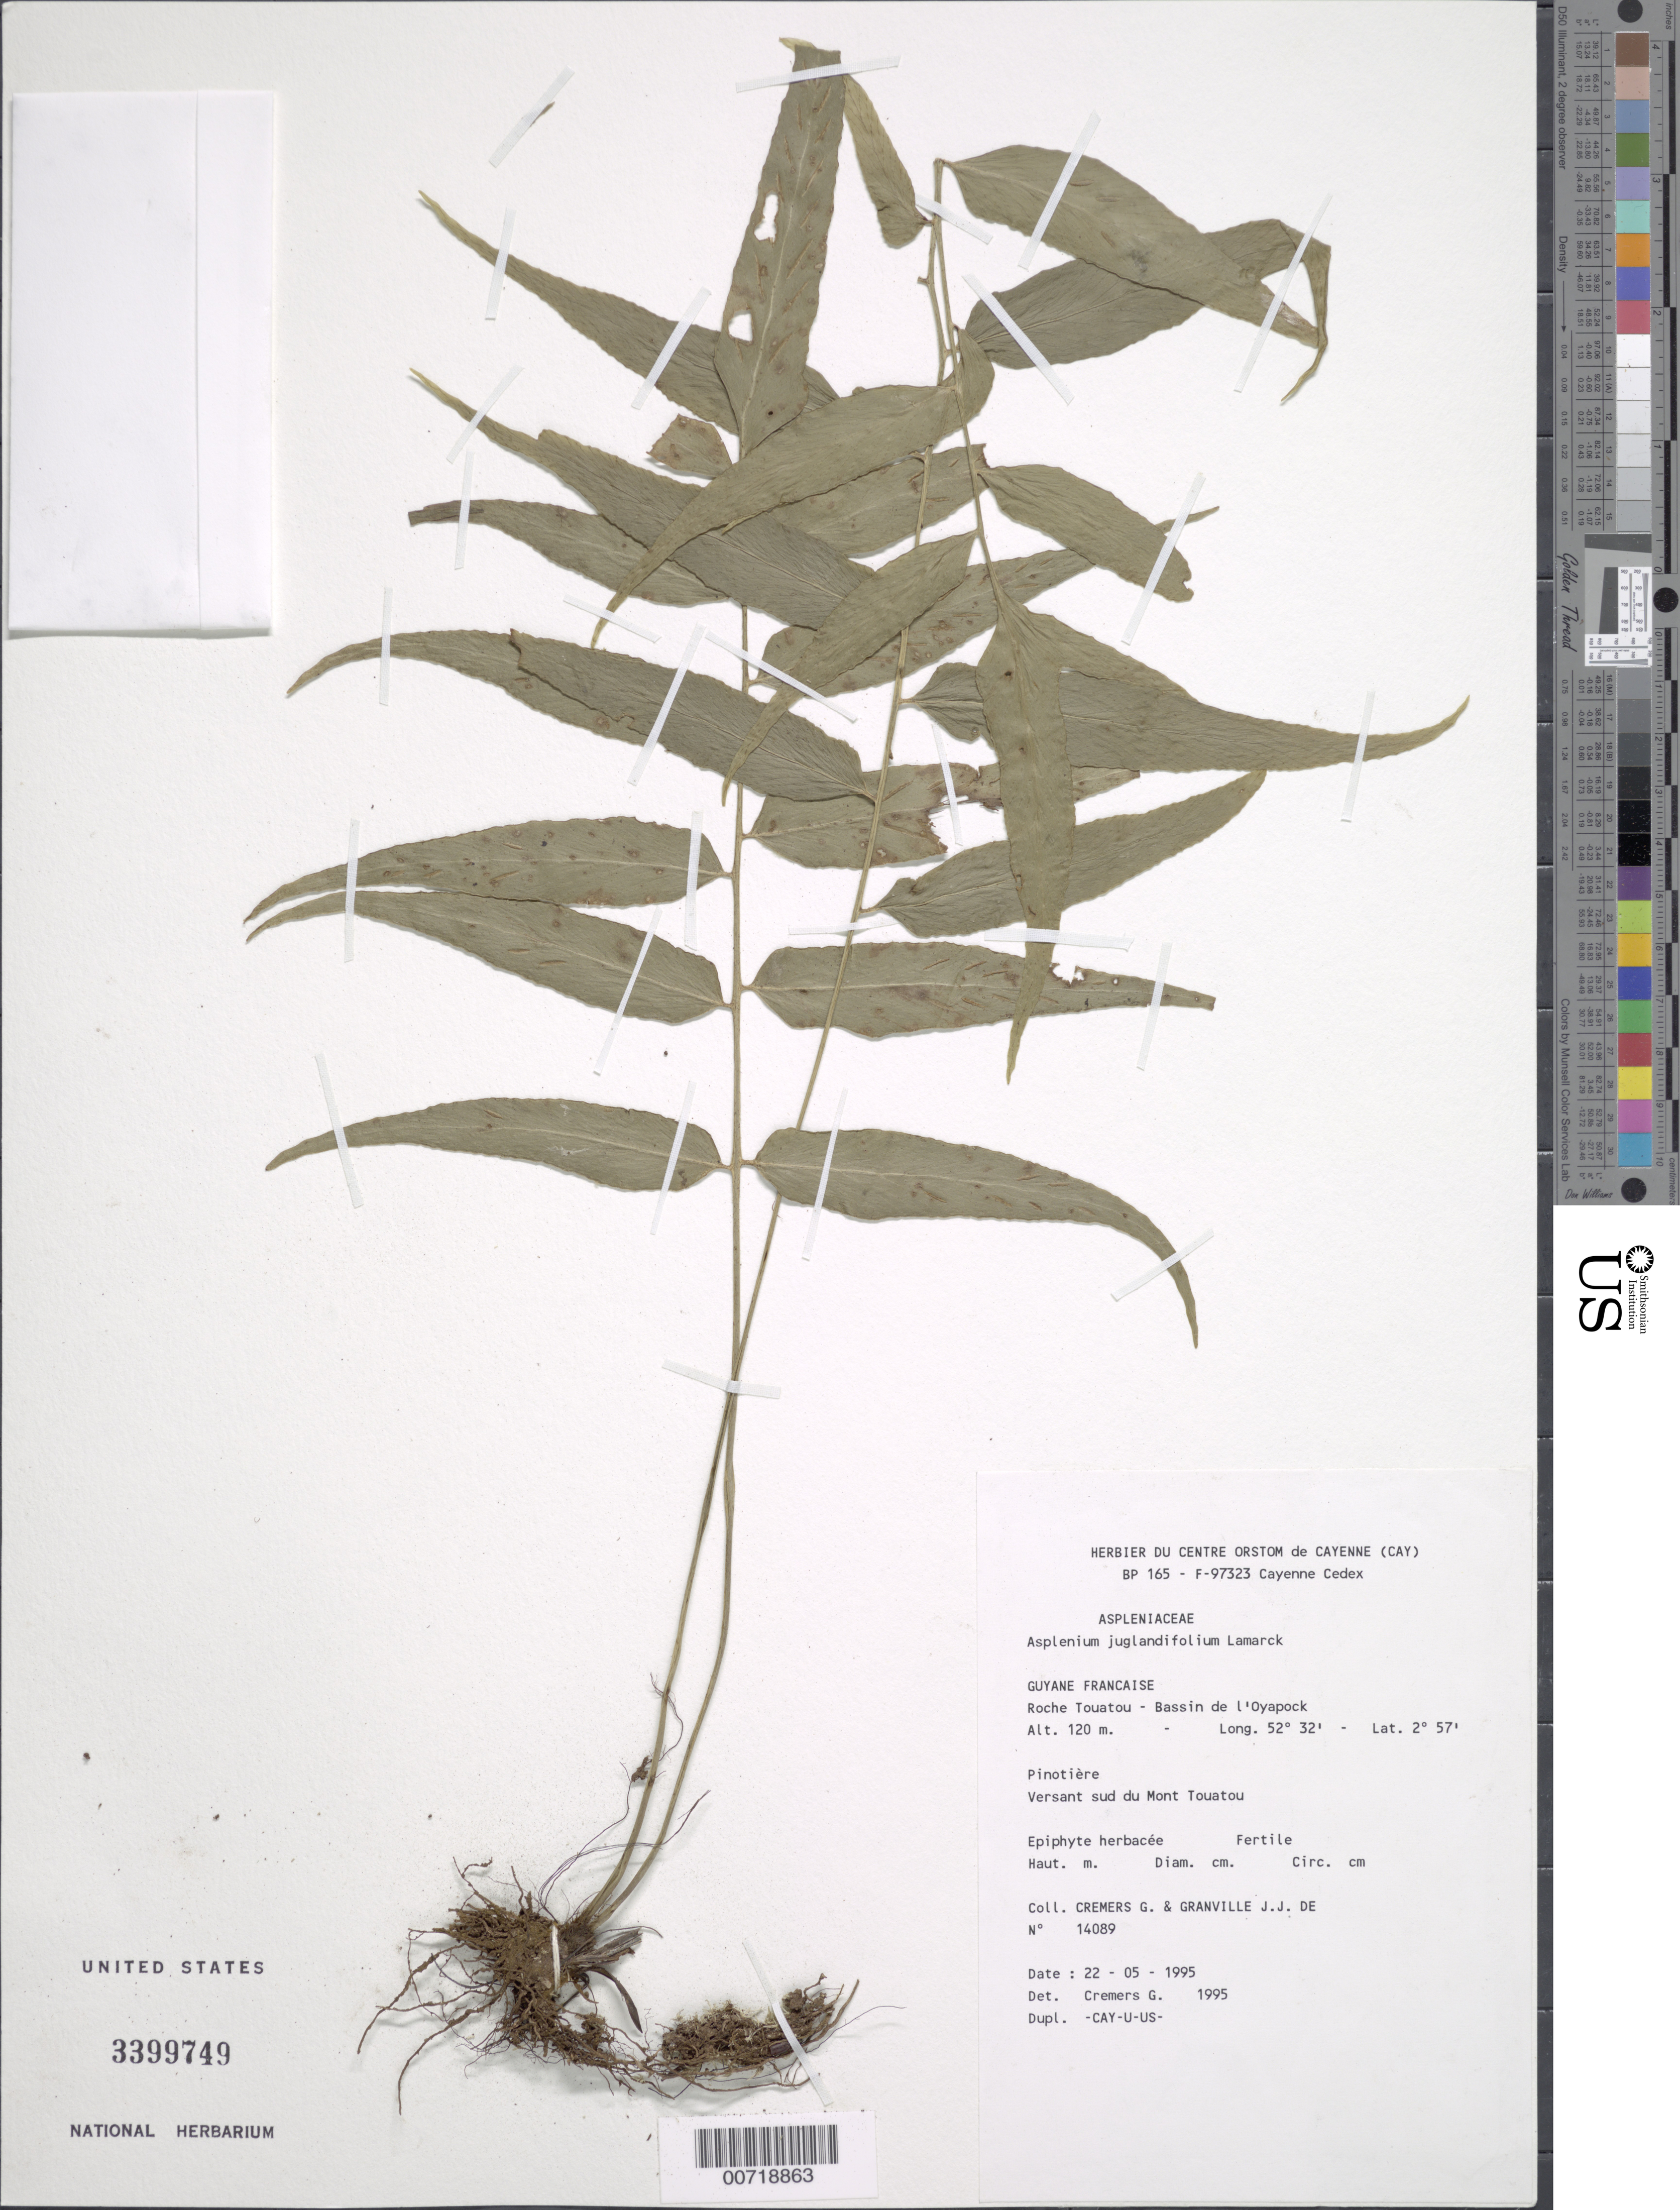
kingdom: Plantae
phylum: Tracheophyta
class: Polypodiopsida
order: Polypodiales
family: Aspleniaceae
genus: Asplenium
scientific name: Asplenium juglandifolium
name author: Lam.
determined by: Cremers, Georges A.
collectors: G. Cremers & J.-J. de Granville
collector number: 14089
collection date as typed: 22-May-95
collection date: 1995-05-22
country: French Guiana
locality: Roche Touatou, Bassin de l'Oyapock, versant sud du Mont Touatou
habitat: Pinotiere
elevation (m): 120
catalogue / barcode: US 3399749